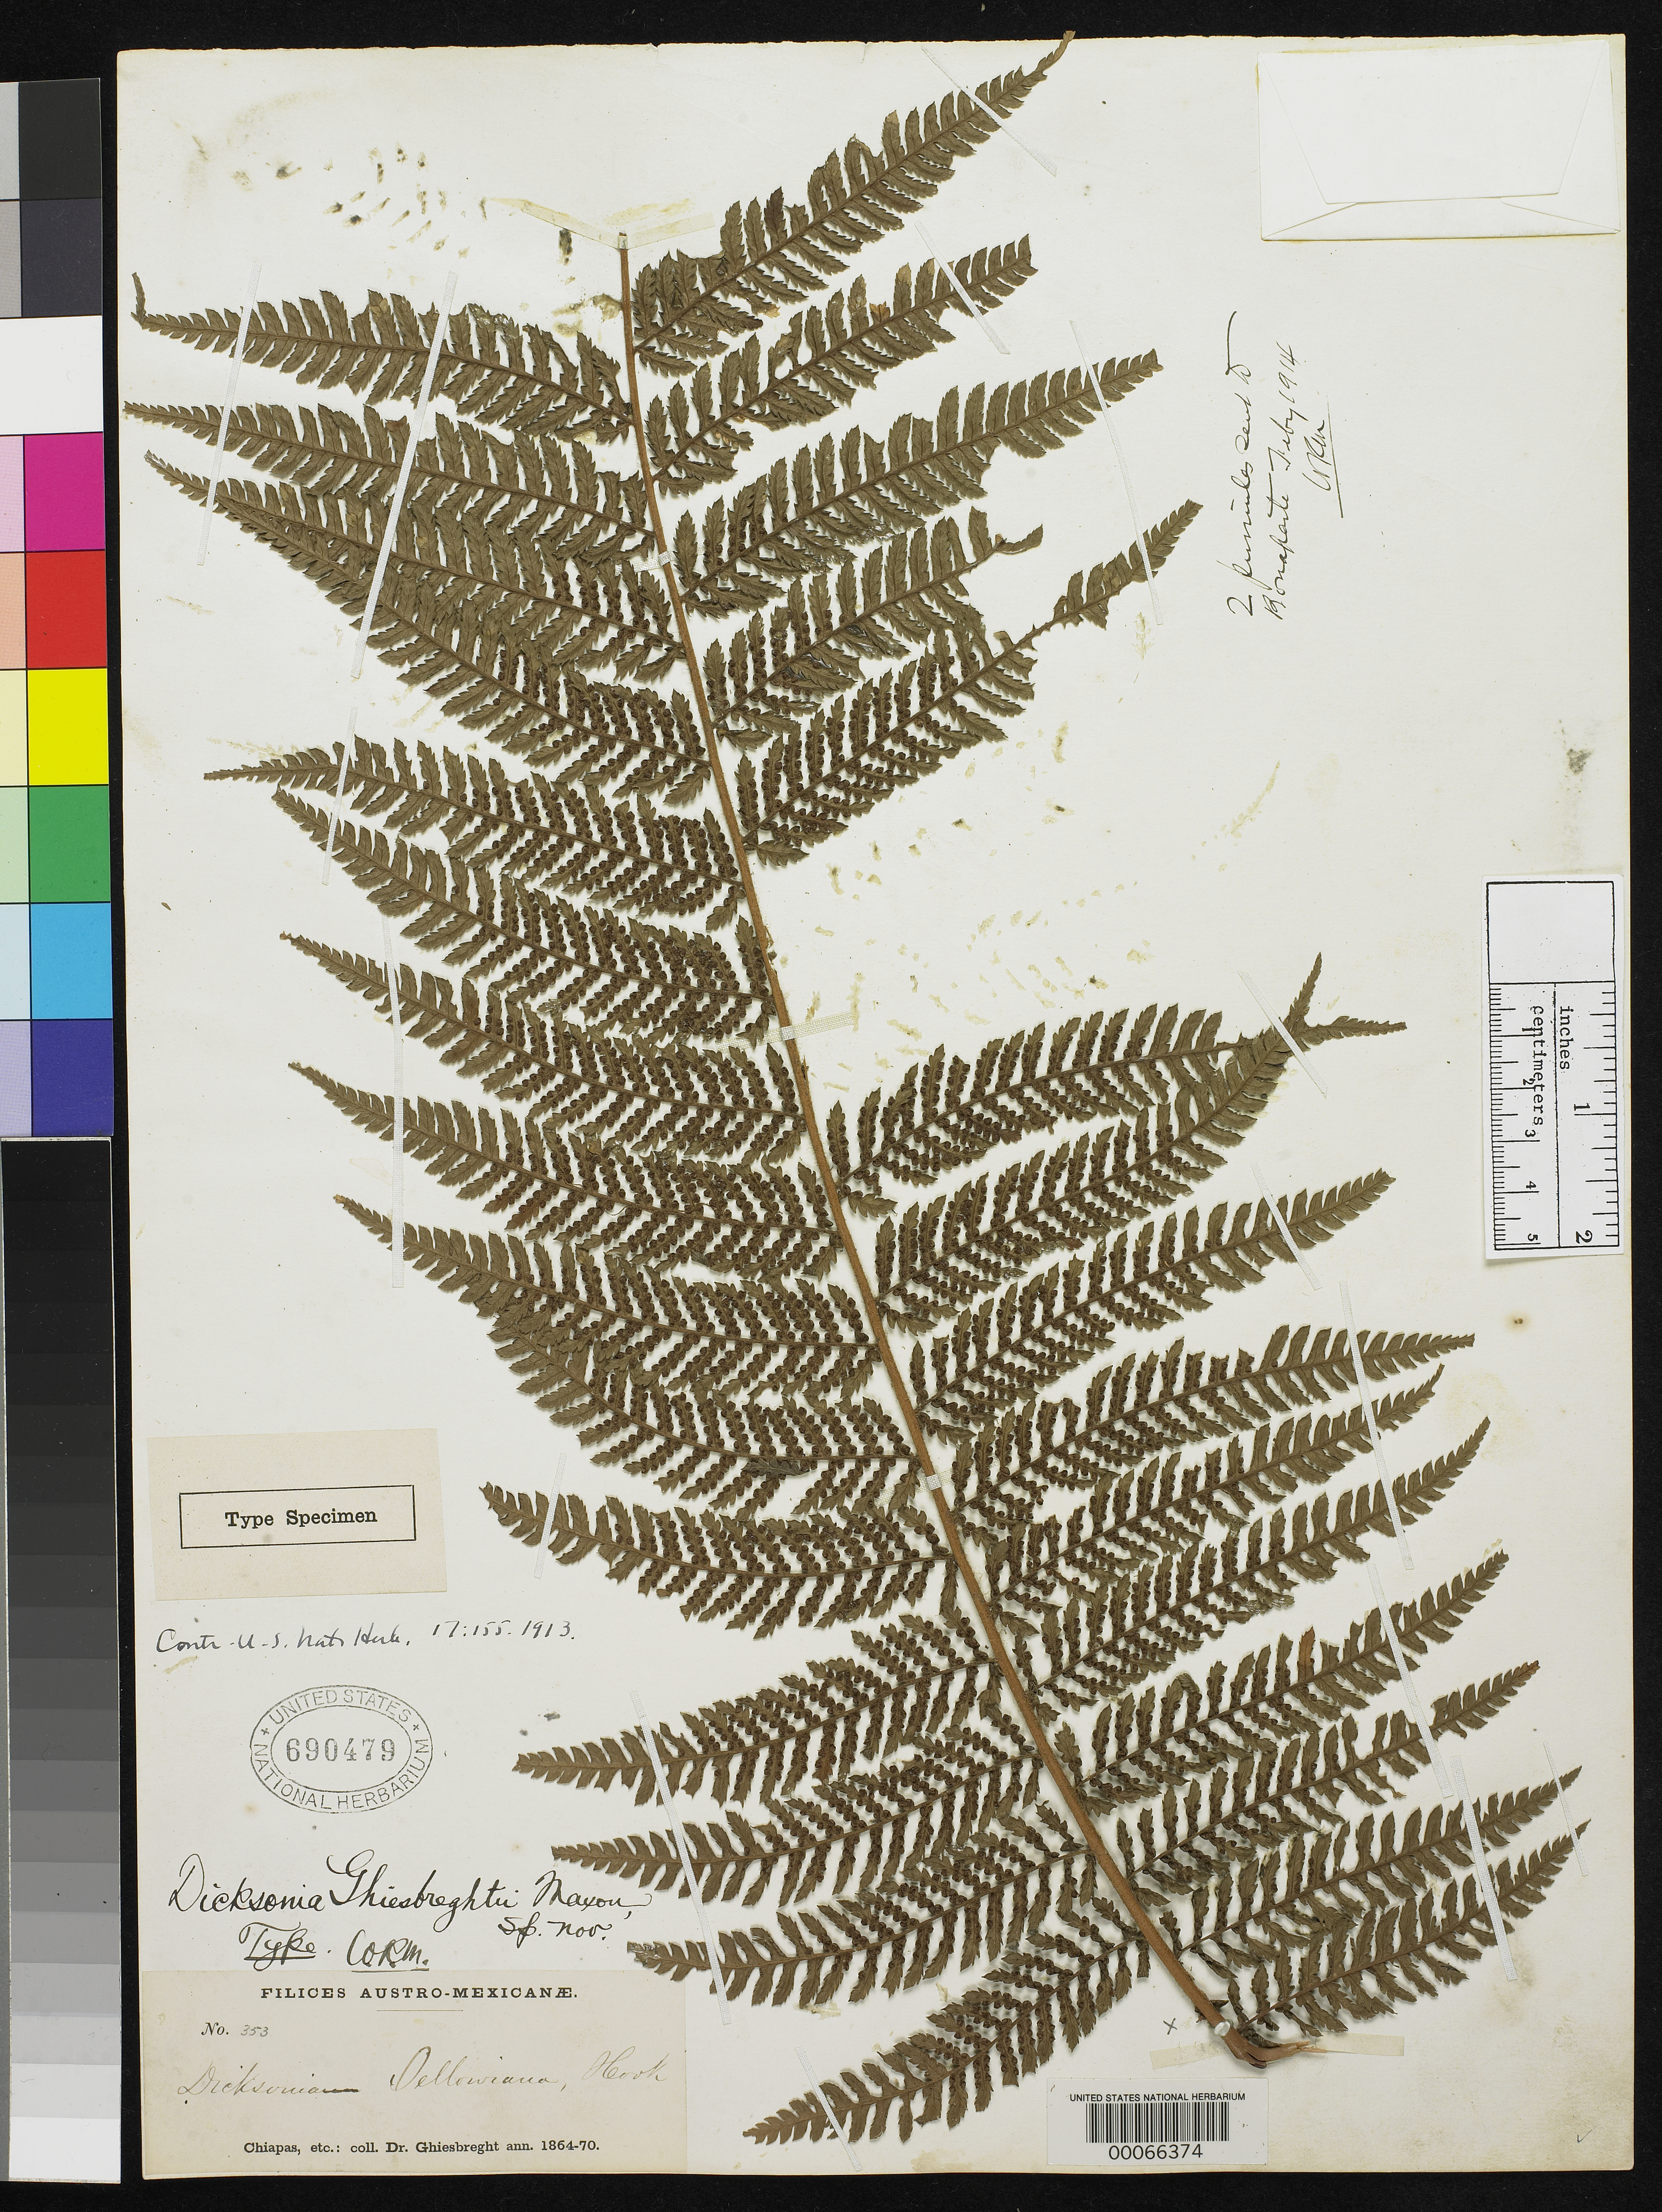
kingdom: Plantae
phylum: Tracheophyta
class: Polypodiopsida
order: Cyatheales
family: Dicksoniaceae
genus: Dicksonia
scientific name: Dicksonia ghiesbreghtii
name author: Maxon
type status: Holotype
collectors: A. Ghiesbreght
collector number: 353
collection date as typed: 1864 to -- --- 1870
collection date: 1864/1870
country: Mexico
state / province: Chiapas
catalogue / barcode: US 690479